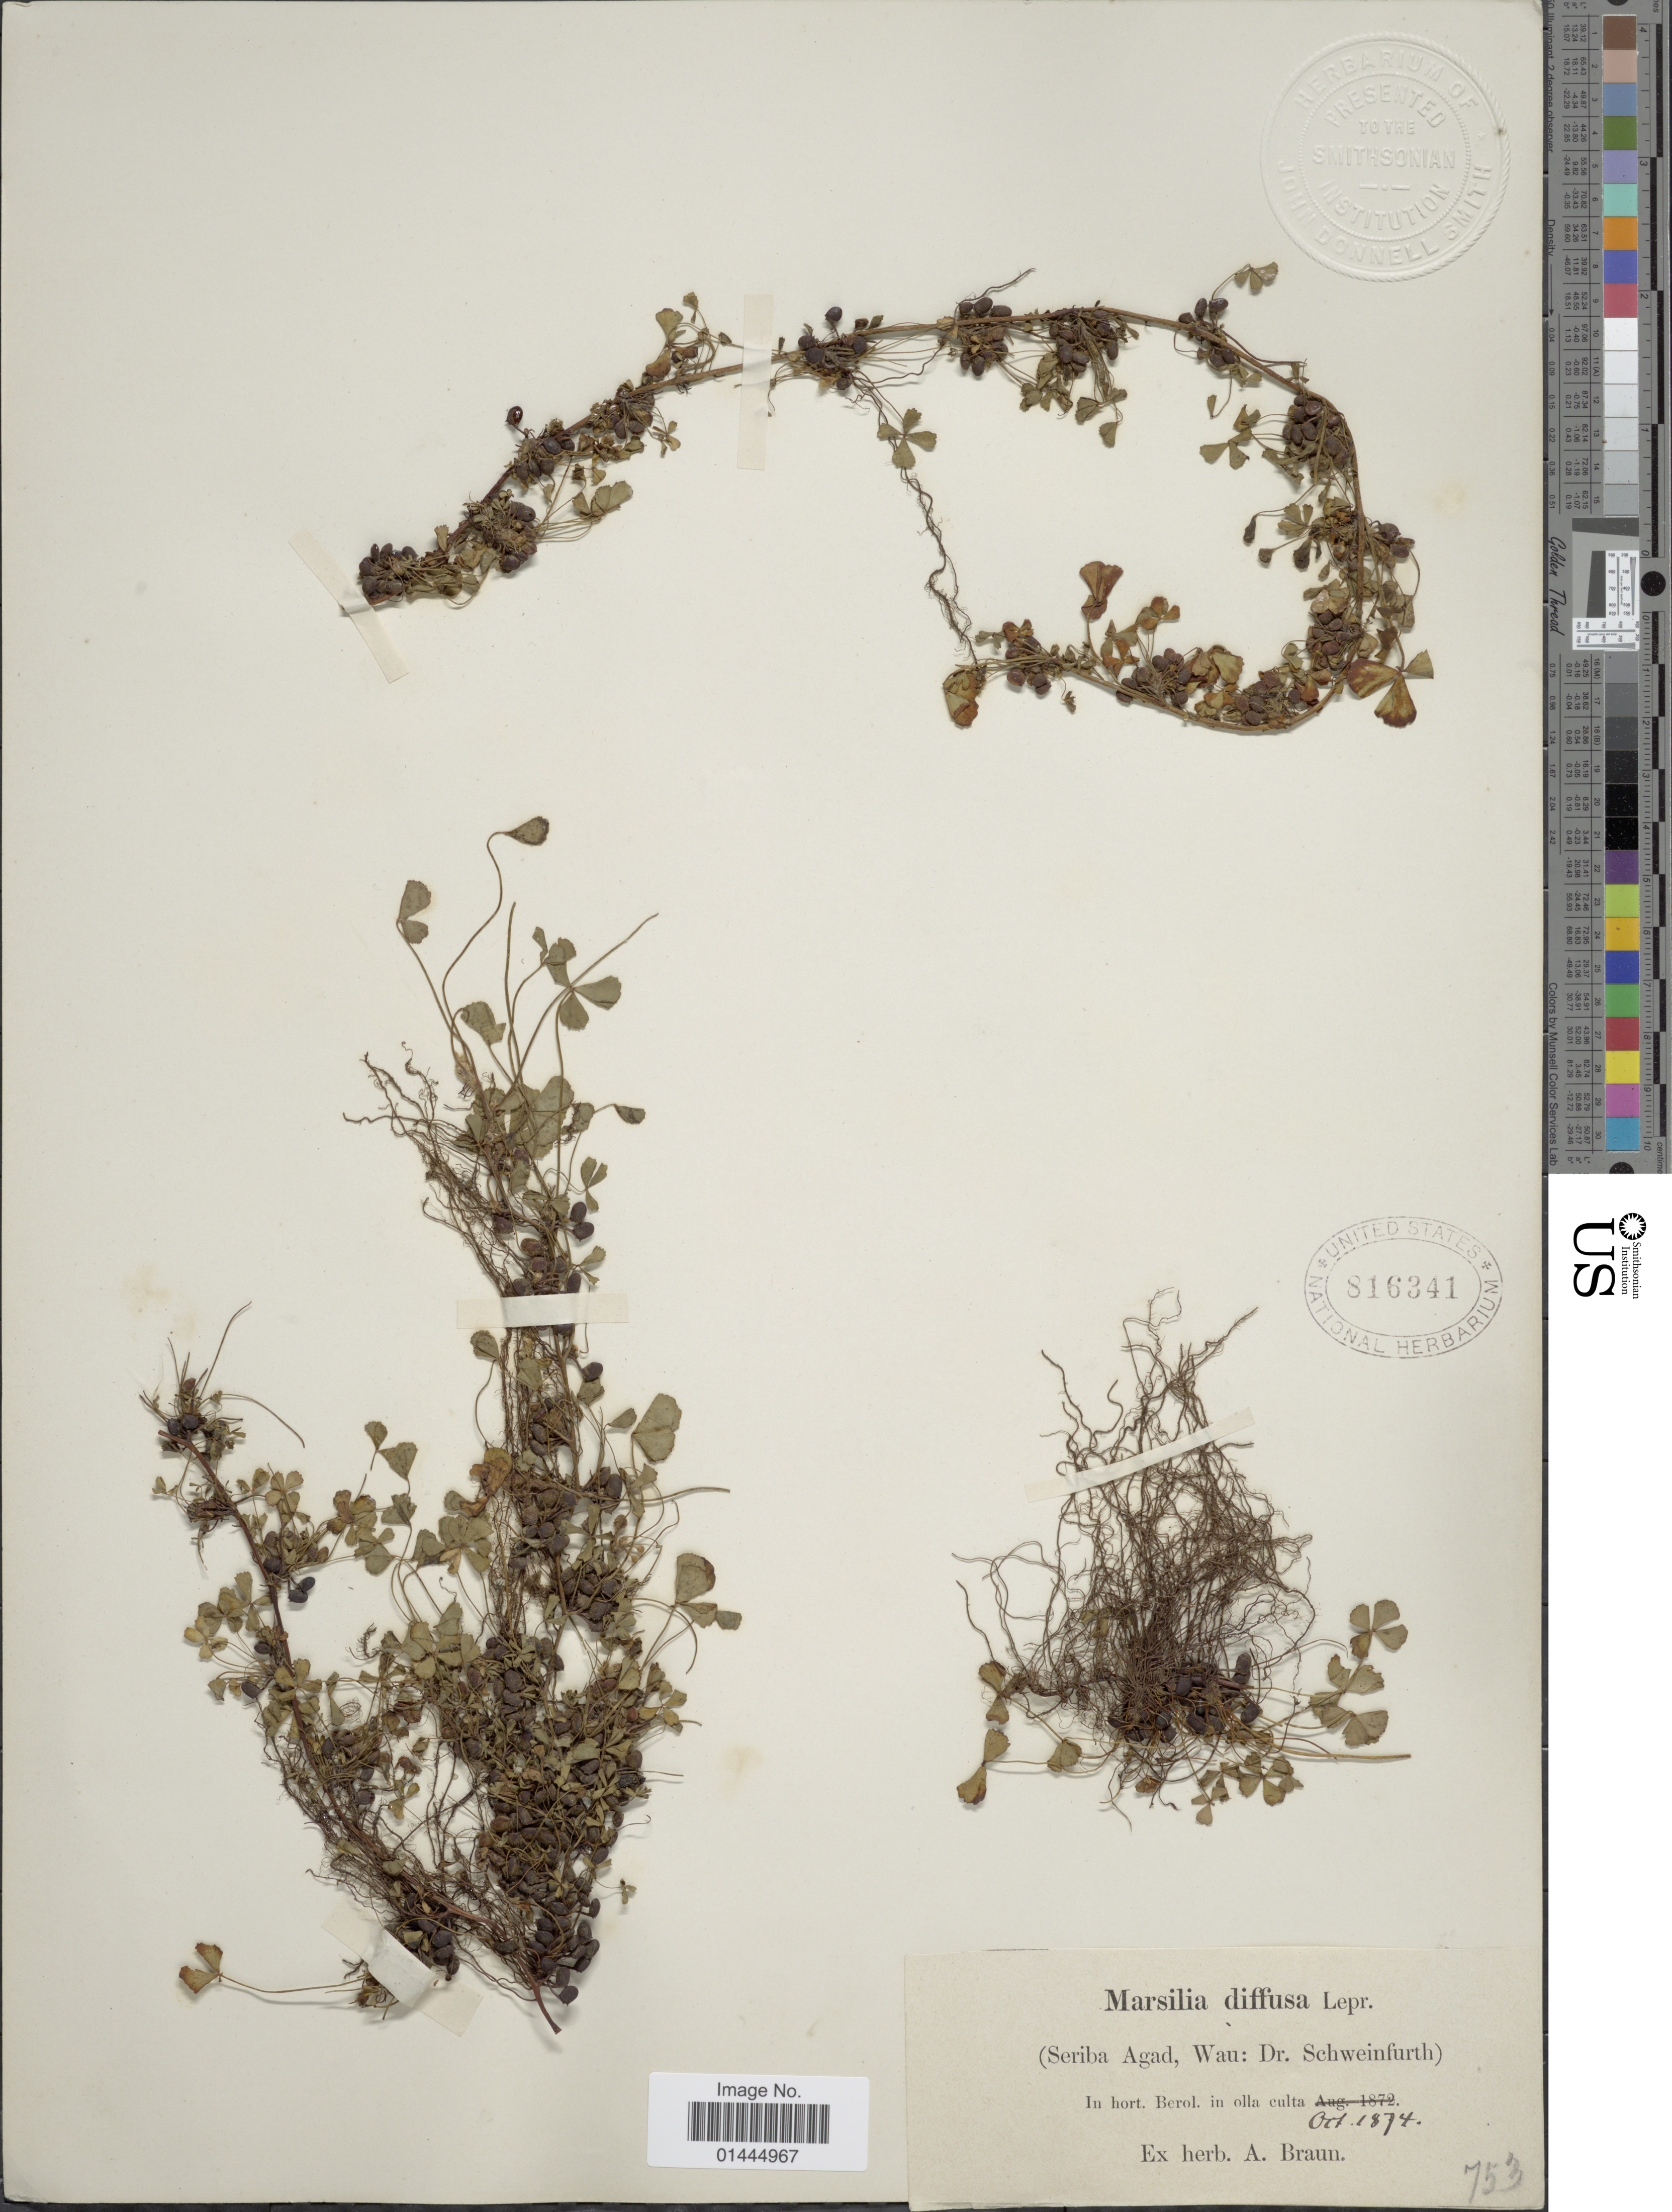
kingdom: Plantae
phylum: Tracheophyta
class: Polypodiopsida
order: Salviniales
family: Marsileaceae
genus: Marsilea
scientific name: Marsilea diffusa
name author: Lepr. ex A. Braun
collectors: ex herb. A. Braun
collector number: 753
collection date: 1874-10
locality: In hort. Berol. in olla culta.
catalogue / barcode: US 816341